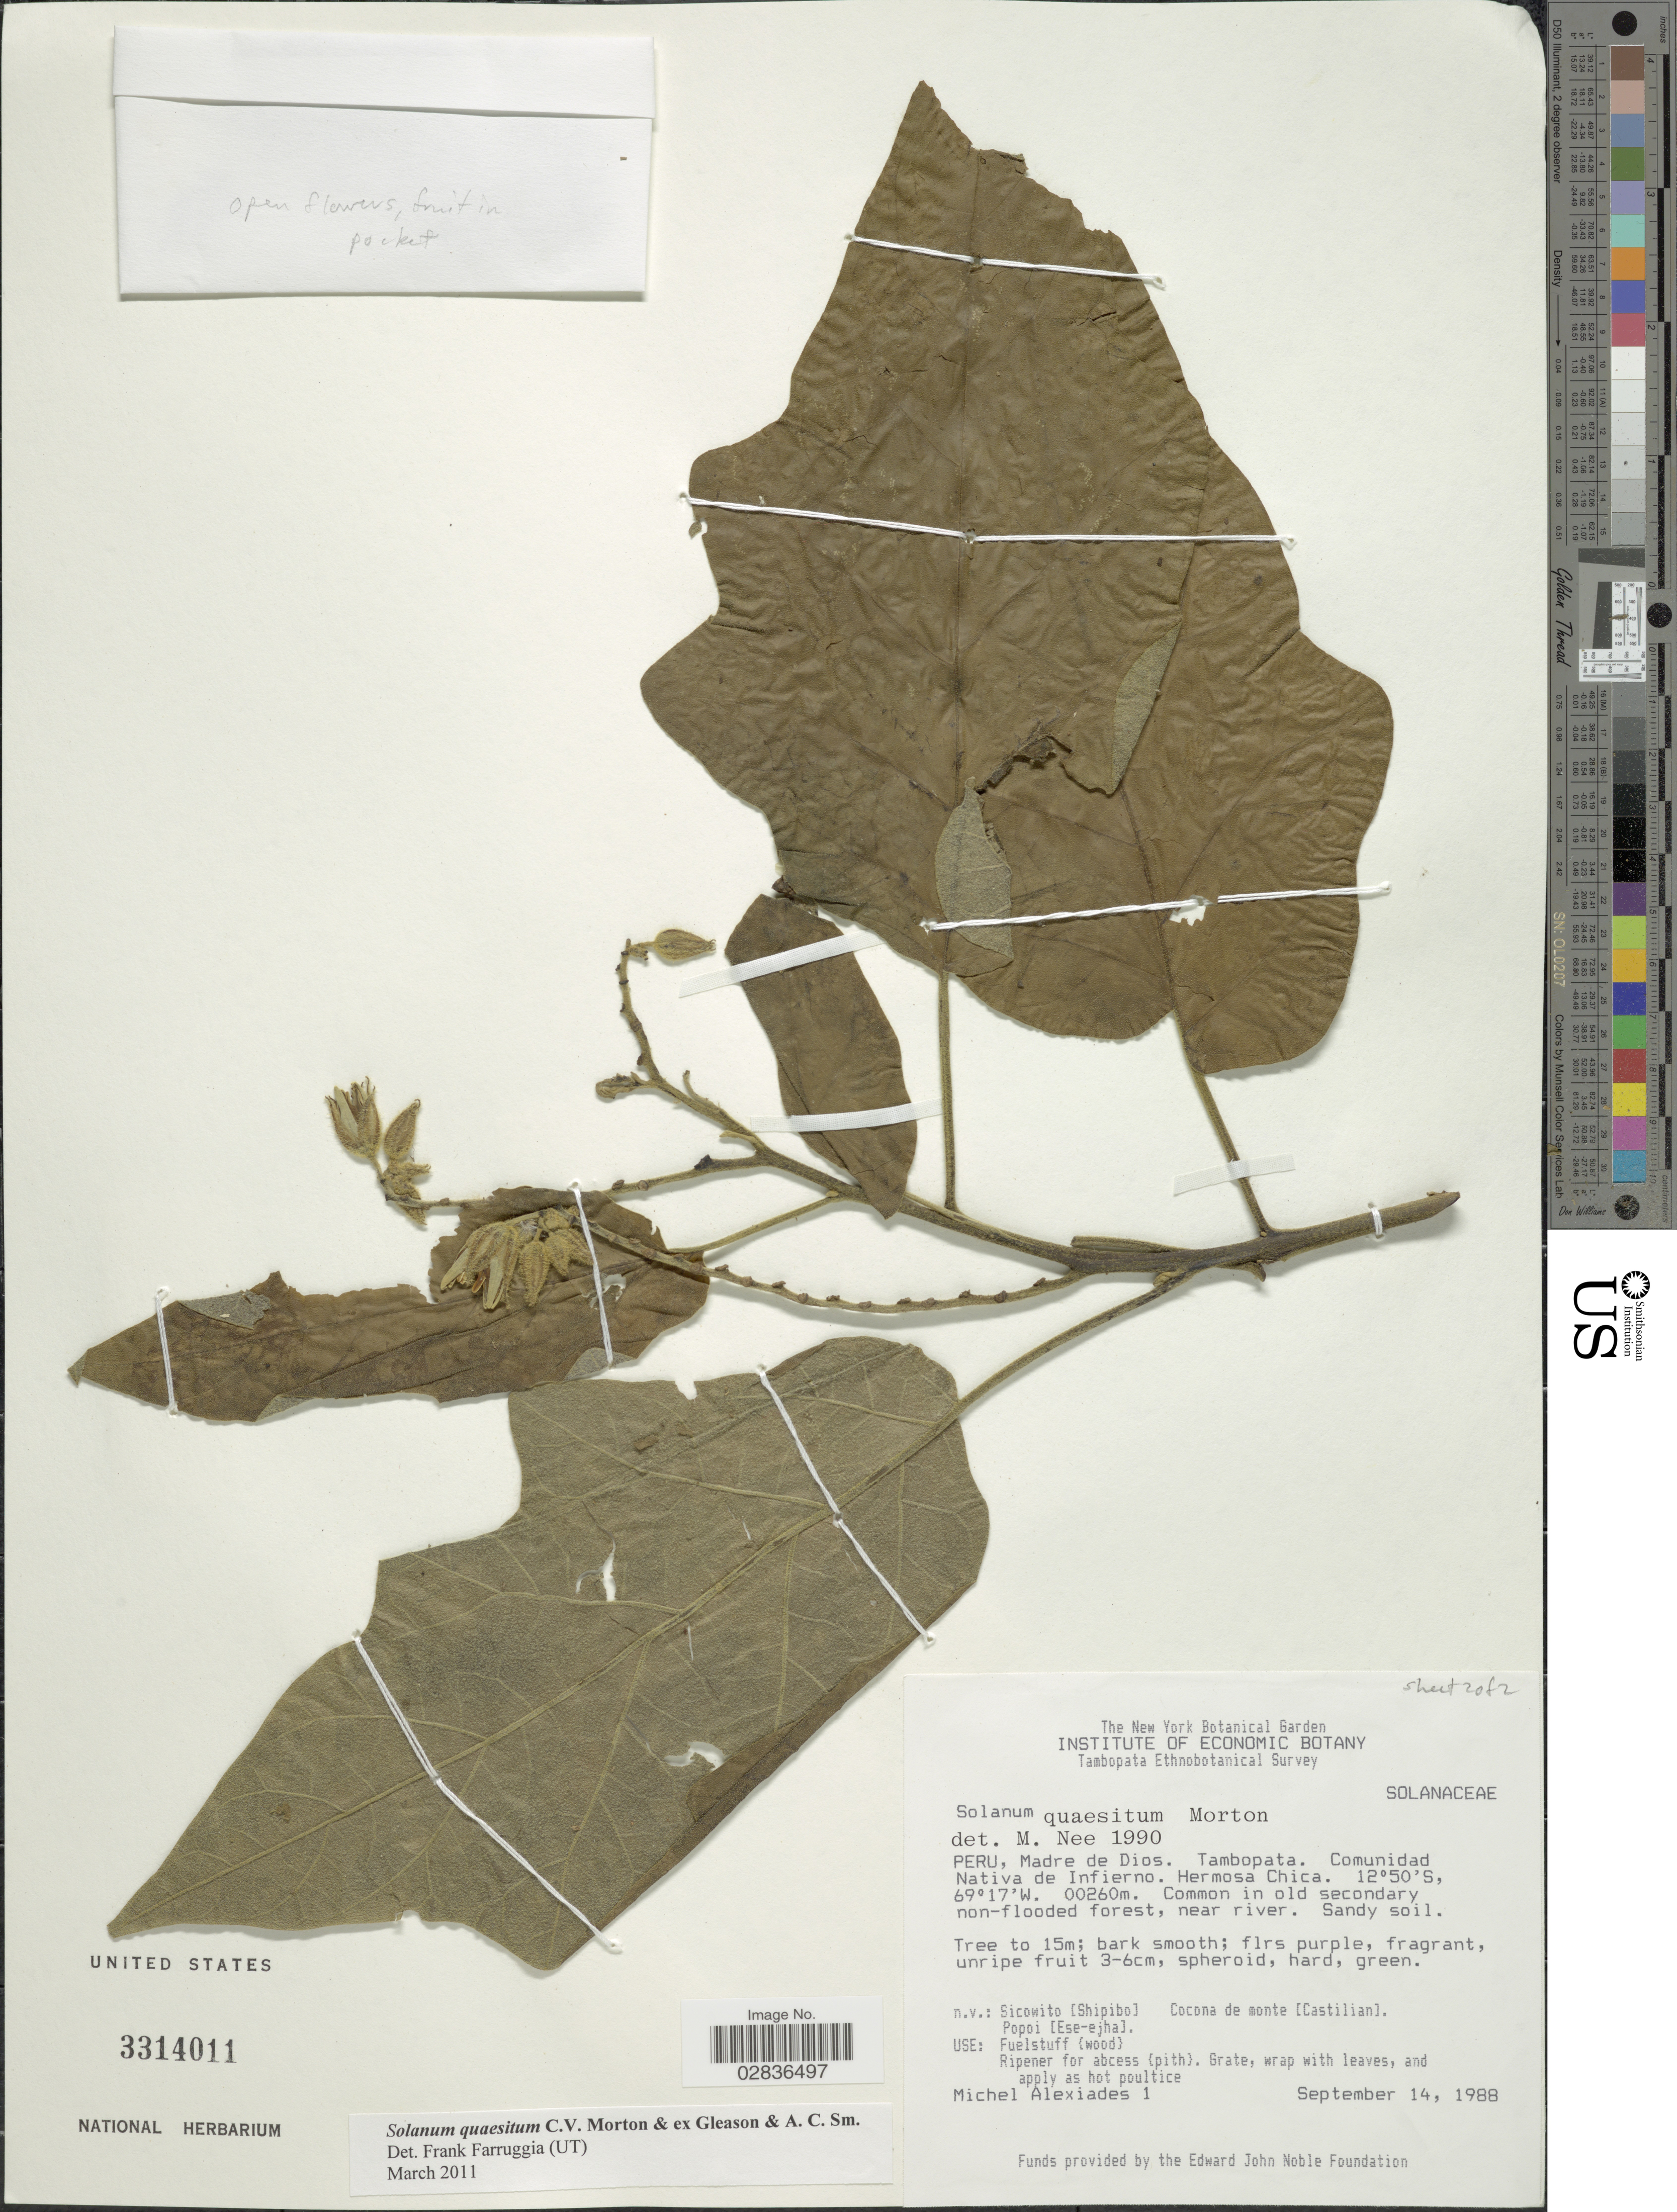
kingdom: Plantae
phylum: Tracheophyta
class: Magnoliopsida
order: Solanales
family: Solanaceae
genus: Solanum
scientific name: Solanum quaesitum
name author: C.V. Morton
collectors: M. Alexiades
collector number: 1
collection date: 1988-09-14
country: Peru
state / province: Madre de Dios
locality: Madre de Dios. Tambopata. Comunidad Nativa de Infierno. Hermosa Chica.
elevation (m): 260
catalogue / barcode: US 3314011